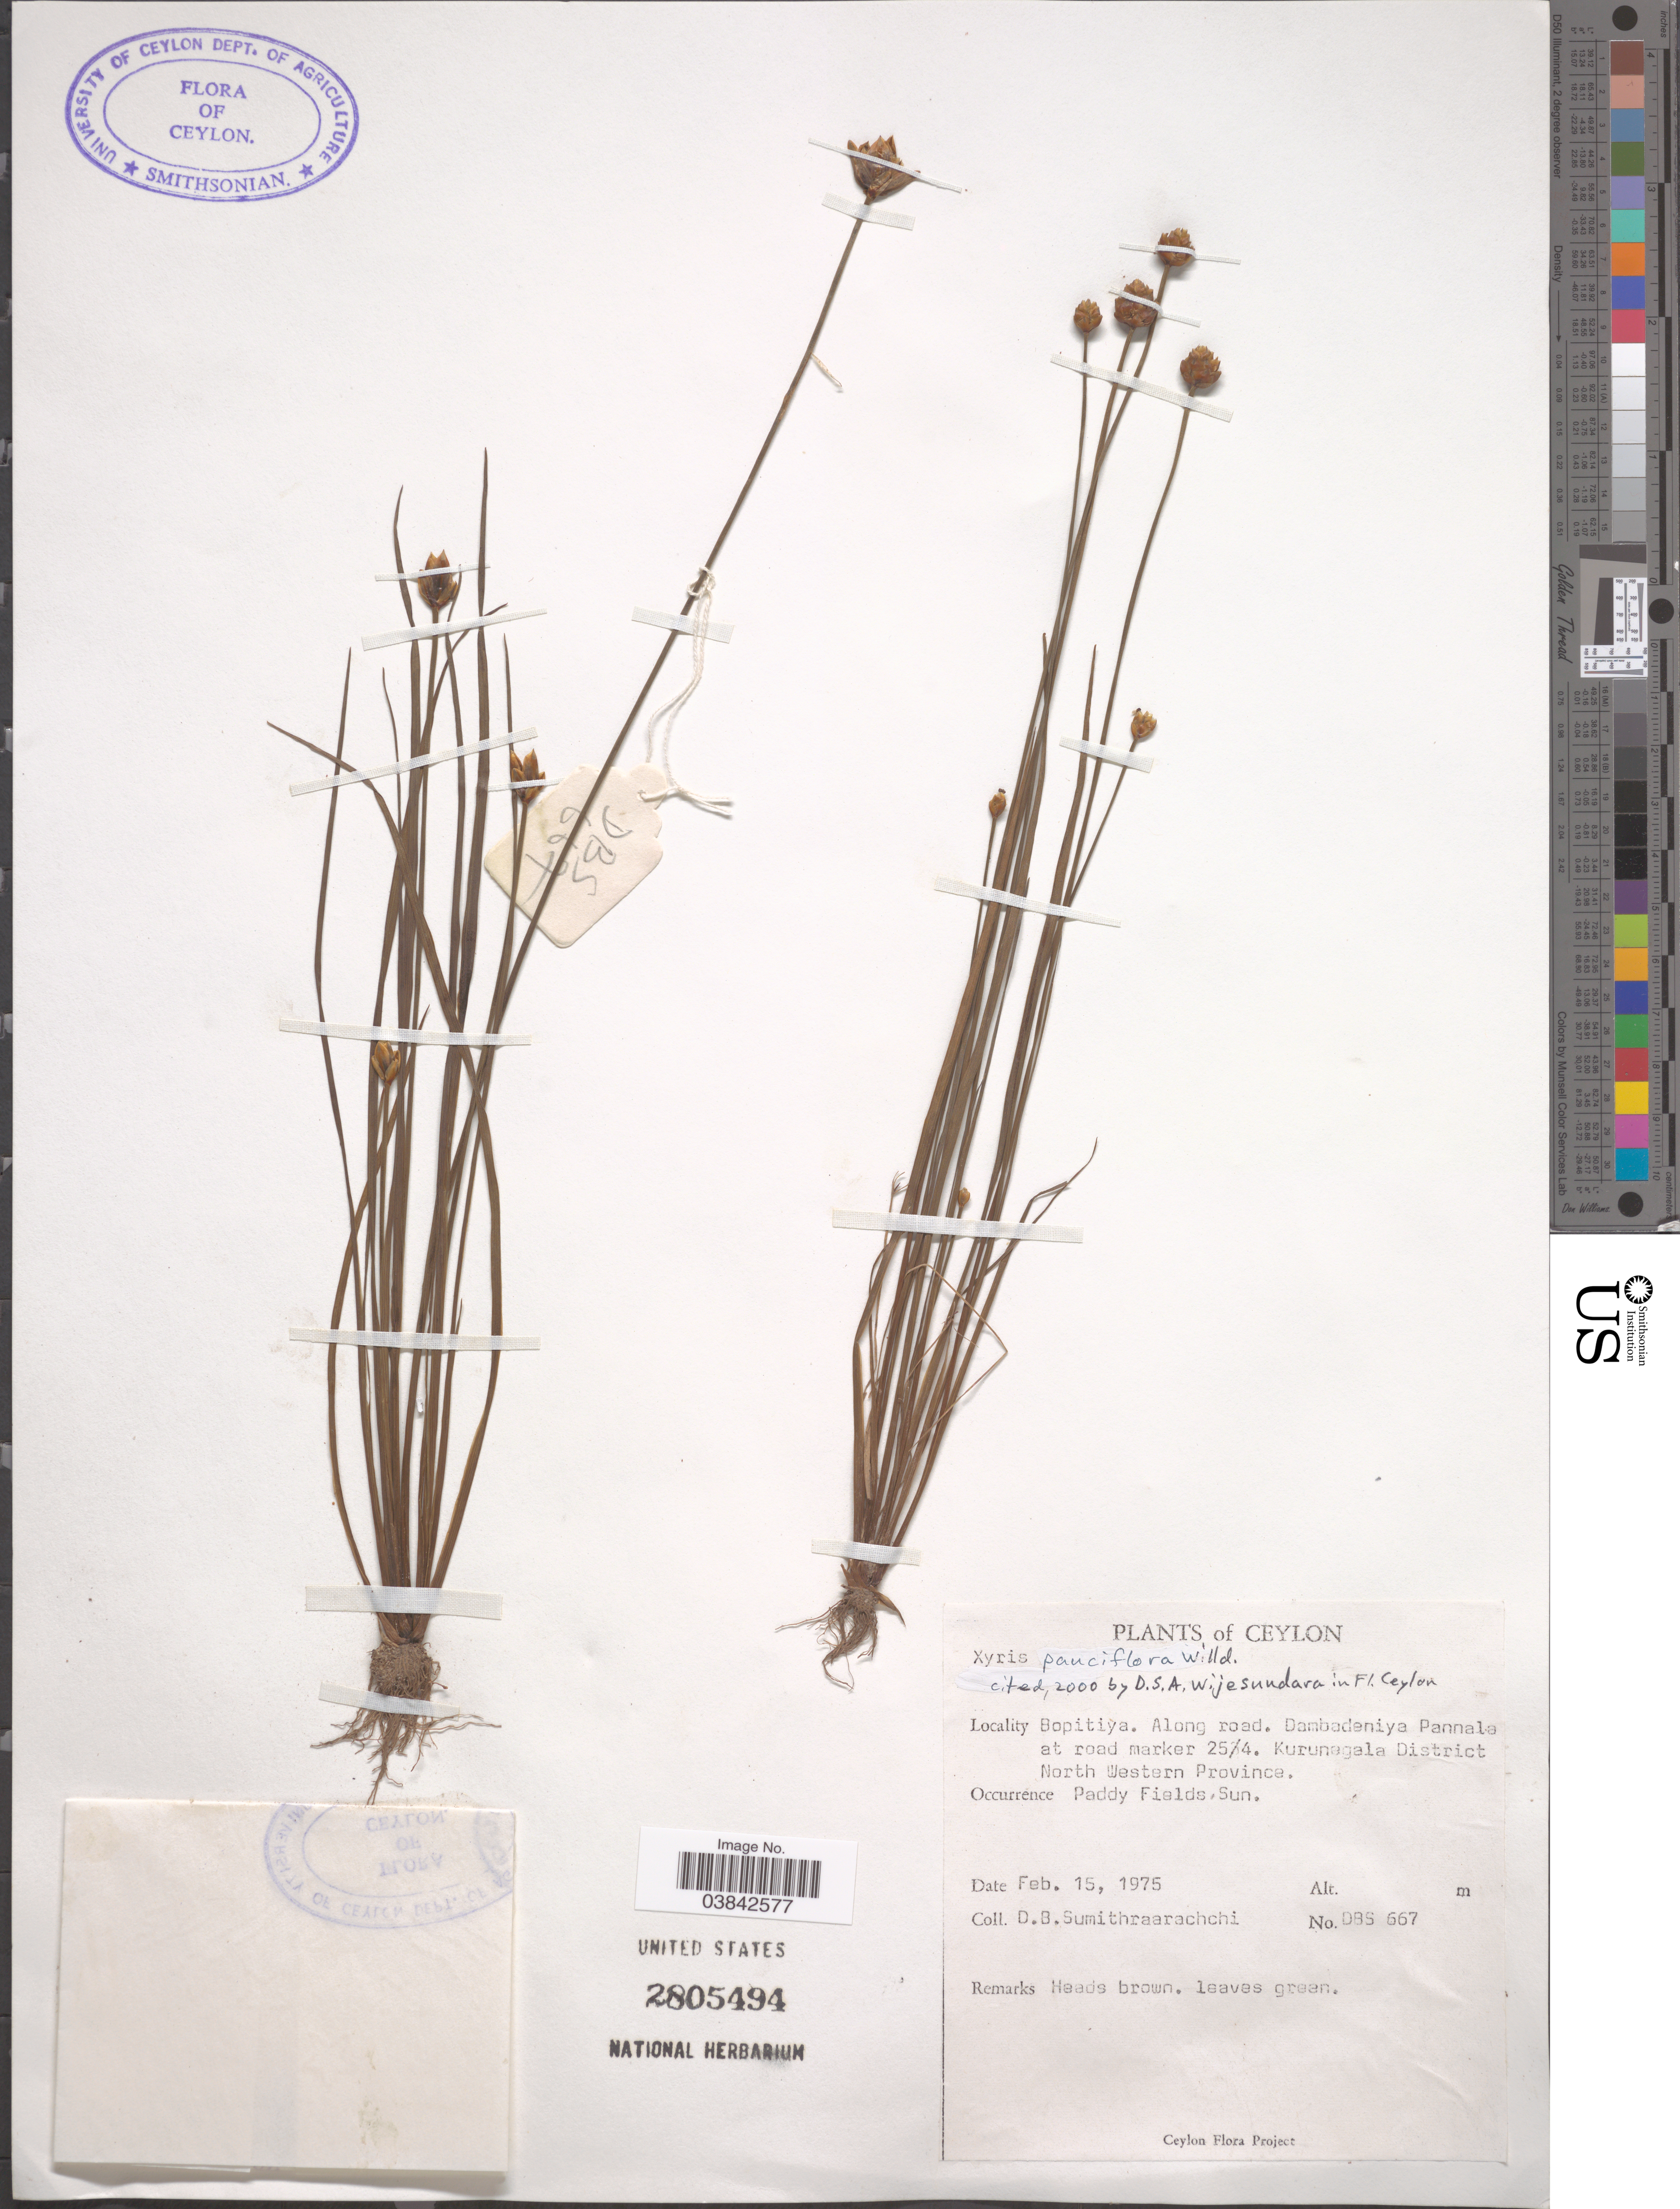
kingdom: Plantae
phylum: Tracheophyta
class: Liliopsida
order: Poales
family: Xyridaceae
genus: Xyris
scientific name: Xyris pauciflora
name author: Willd.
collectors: D. B. Sumithraarachchi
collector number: DBS 667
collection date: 1975-02-15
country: Sri Lanka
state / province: North Western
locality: Ceylon. Bopitiya. Along road. Dambadeniya Pannala at road marker 254 [interpreted]. Kurunegala District.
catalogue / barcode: US 2805494